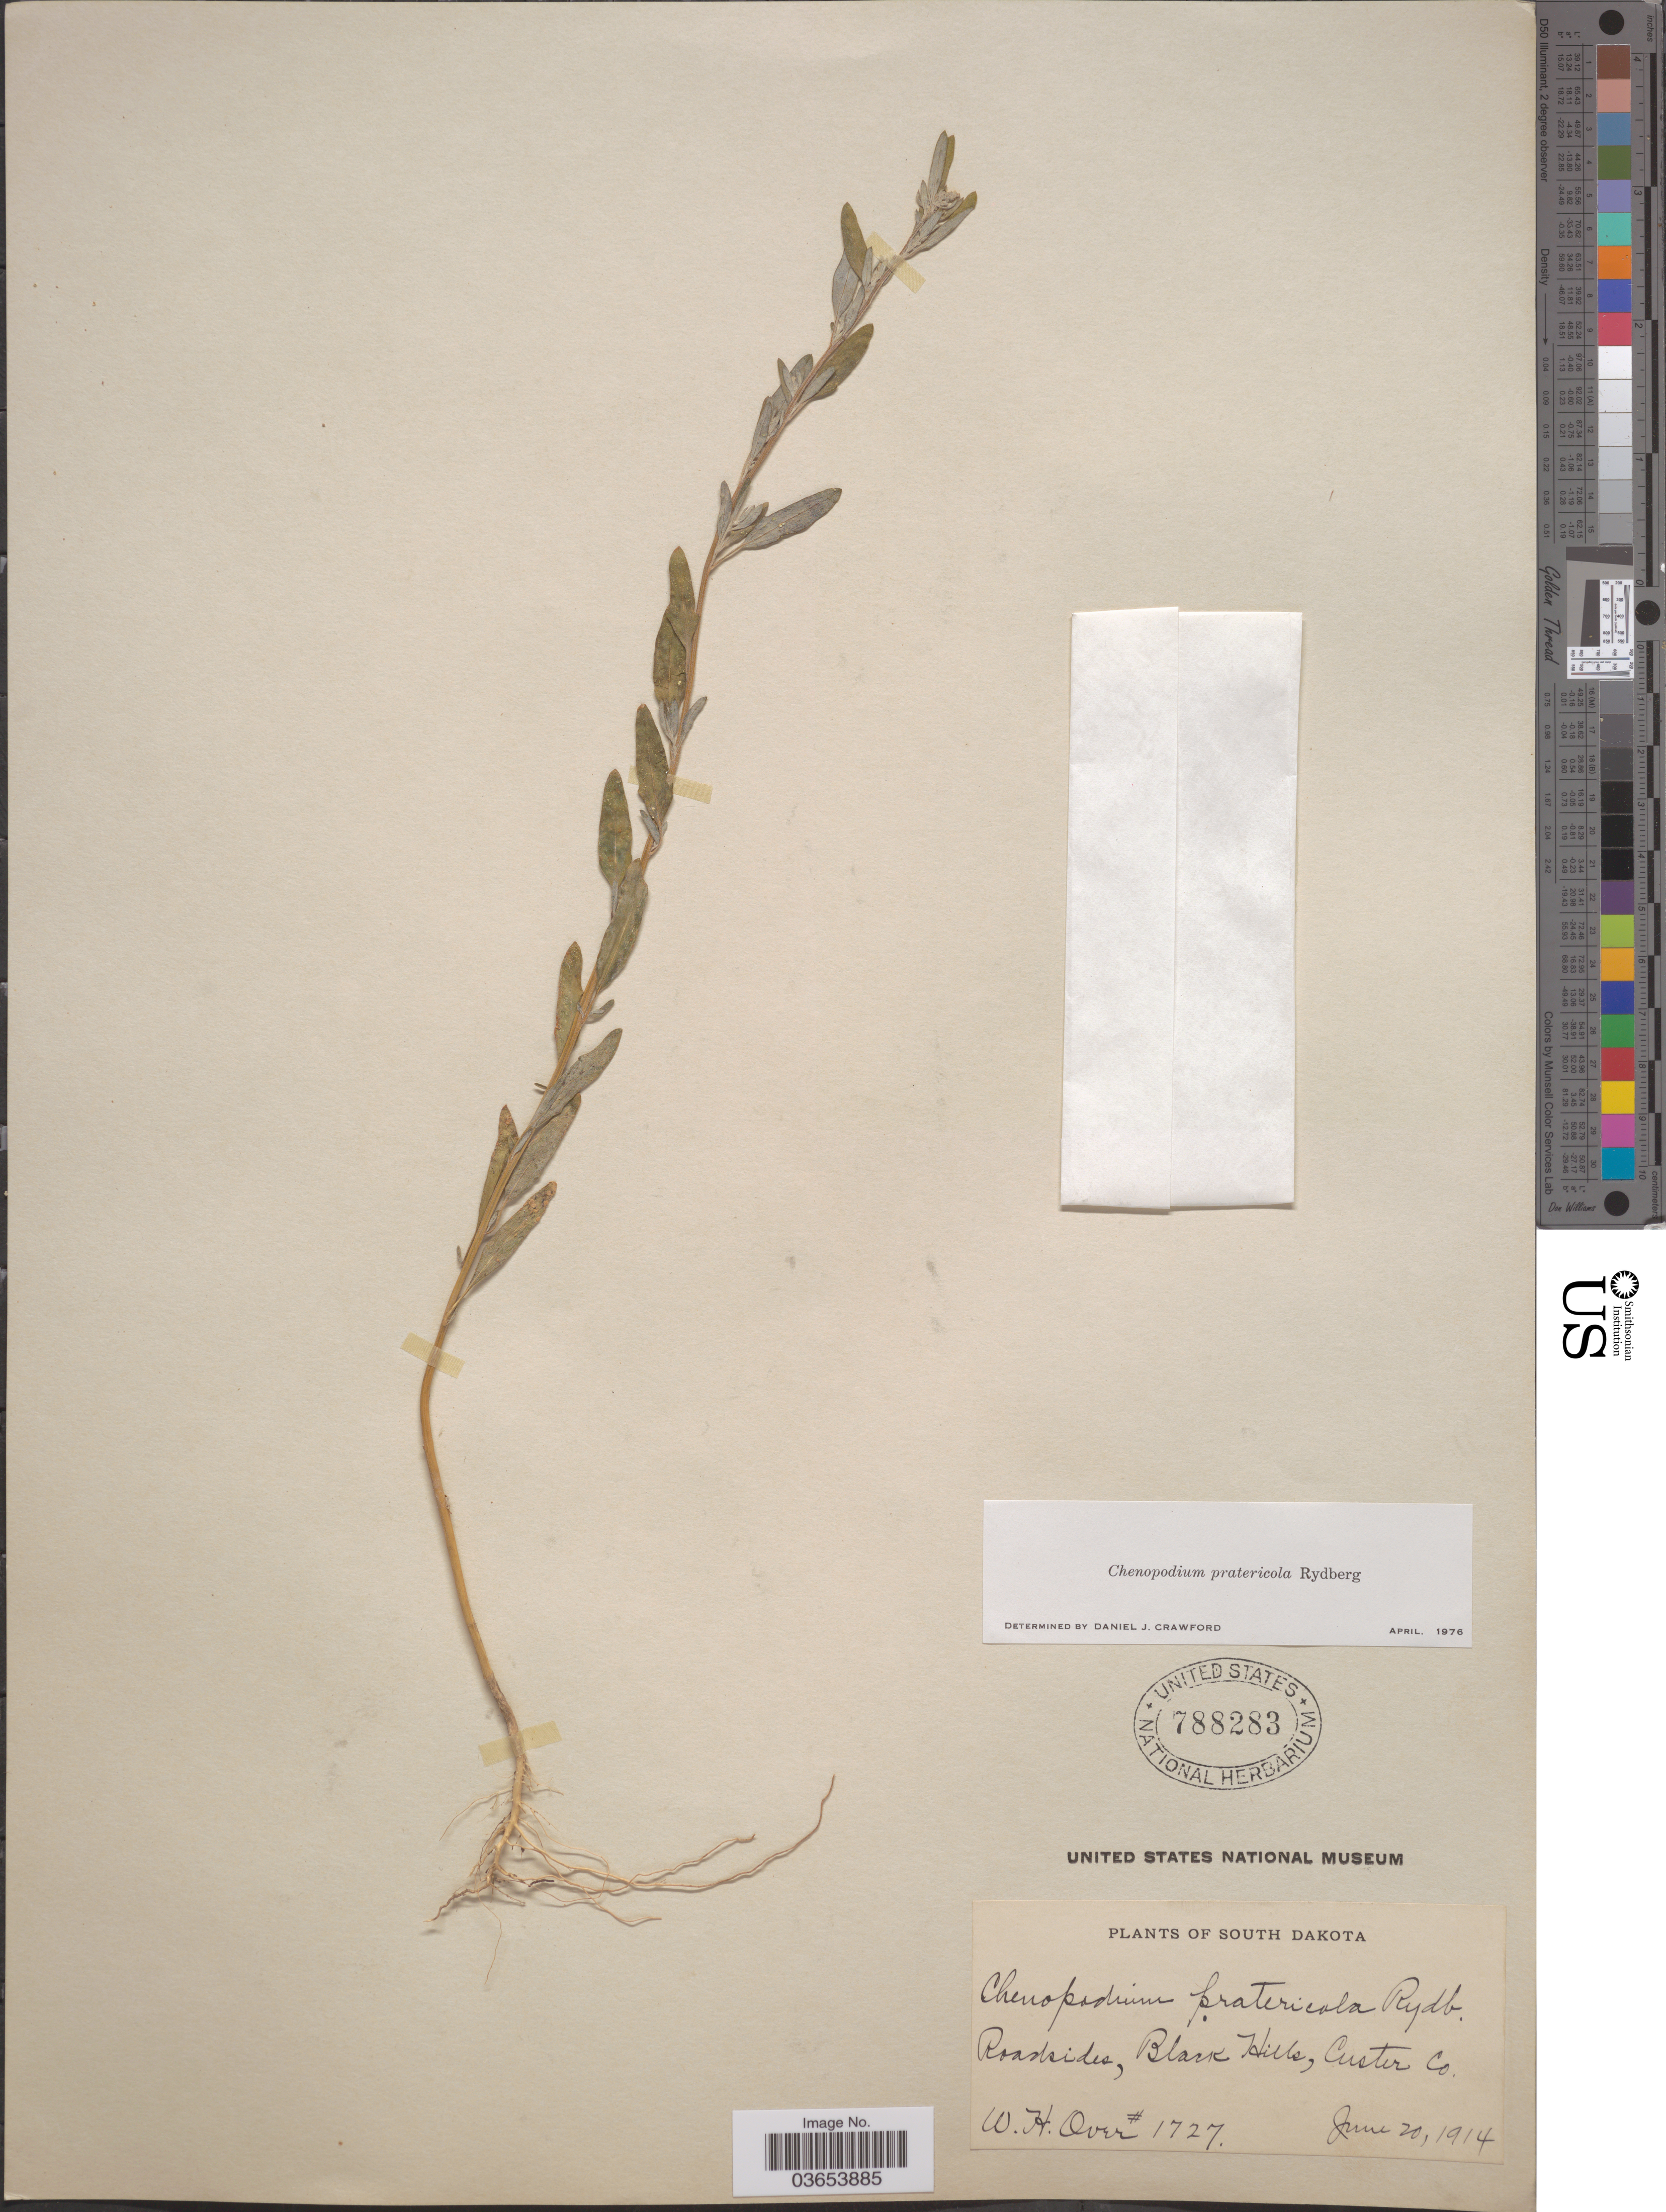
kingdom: Plantae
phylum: Tracheophyta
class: Magnoliopsida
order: Caryophyllales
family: Amaranthaceae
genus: Chenopodium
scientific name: Chenopodium pratericola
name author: Rydb.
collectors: W. Over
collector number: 1727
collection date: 1914-06-20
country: United States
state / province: South Dakota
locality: Roadsides, Black Hills, Custer Co.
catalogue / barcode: US 788283